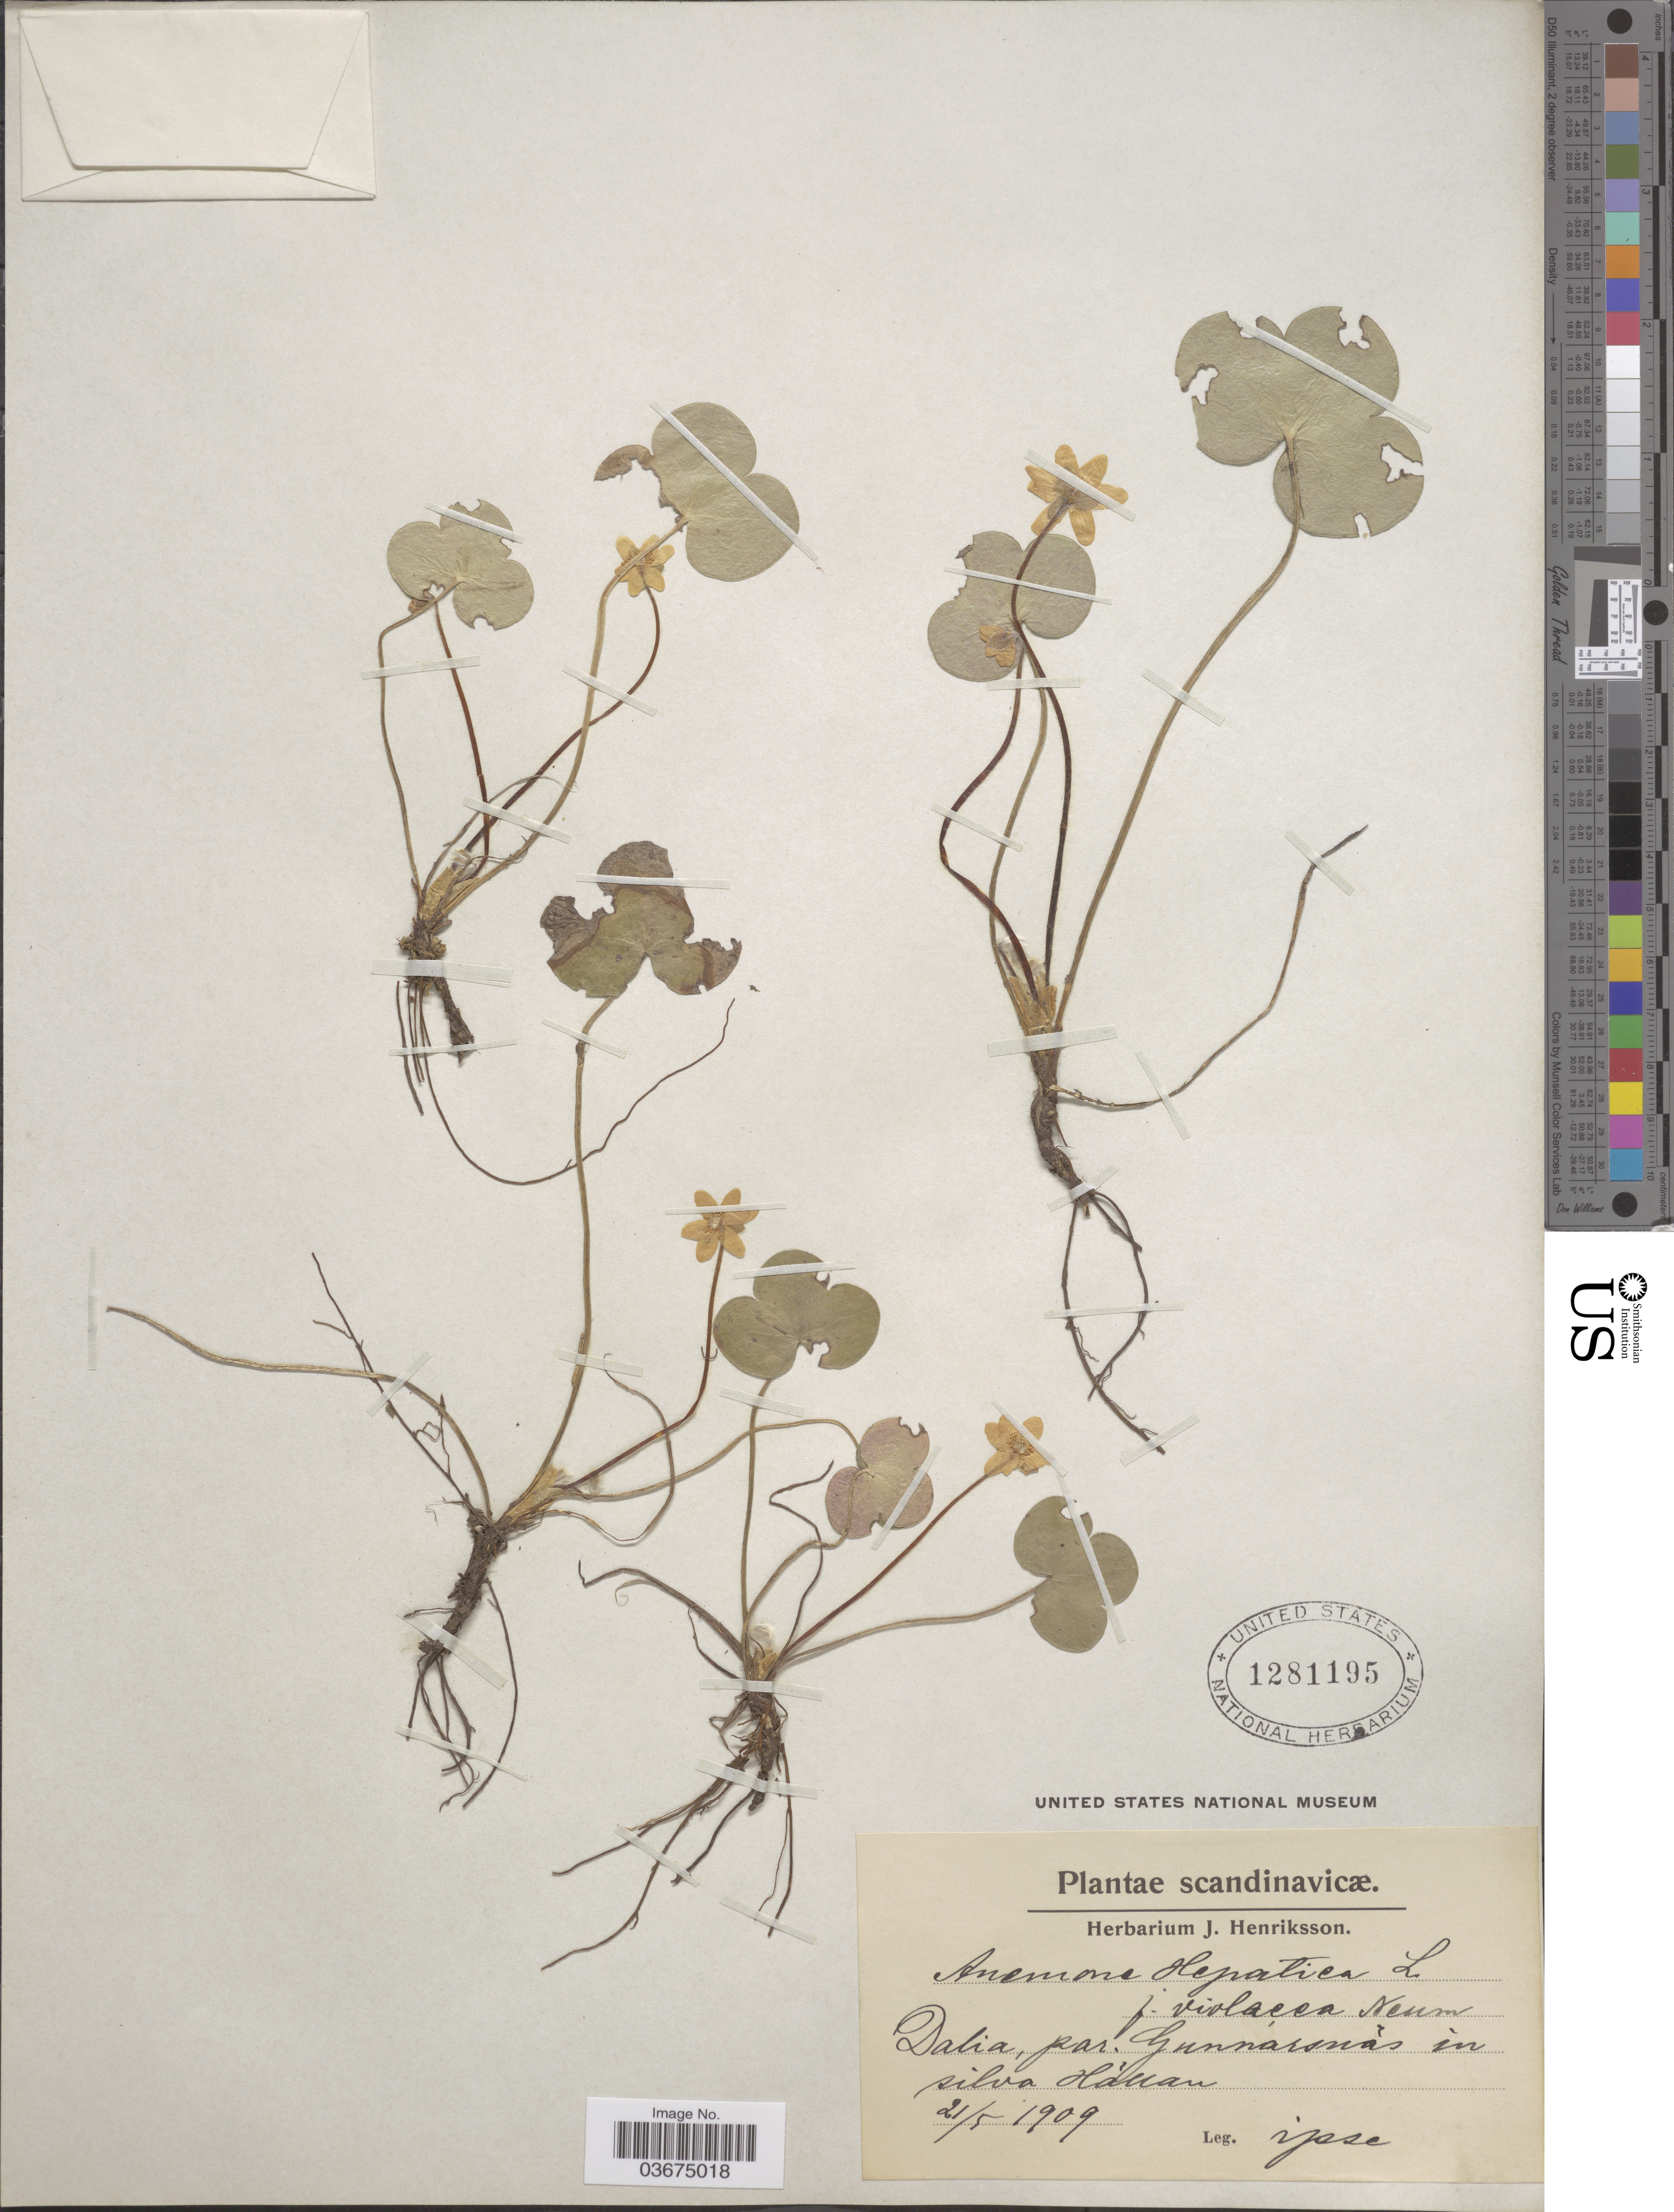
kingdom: Plantae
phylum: Tracheophyta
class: Magnoliopsida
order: Ranunculales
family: Ranunculaceae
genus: Hepatica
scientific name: Hepatica triloba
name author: Chaix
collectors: J. Henriksson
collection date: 1909-05-21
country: Sweden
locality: Scandinavicæ. Dalia, par. Gunnarsnas in silva Hällan.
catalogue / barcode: US 1281195